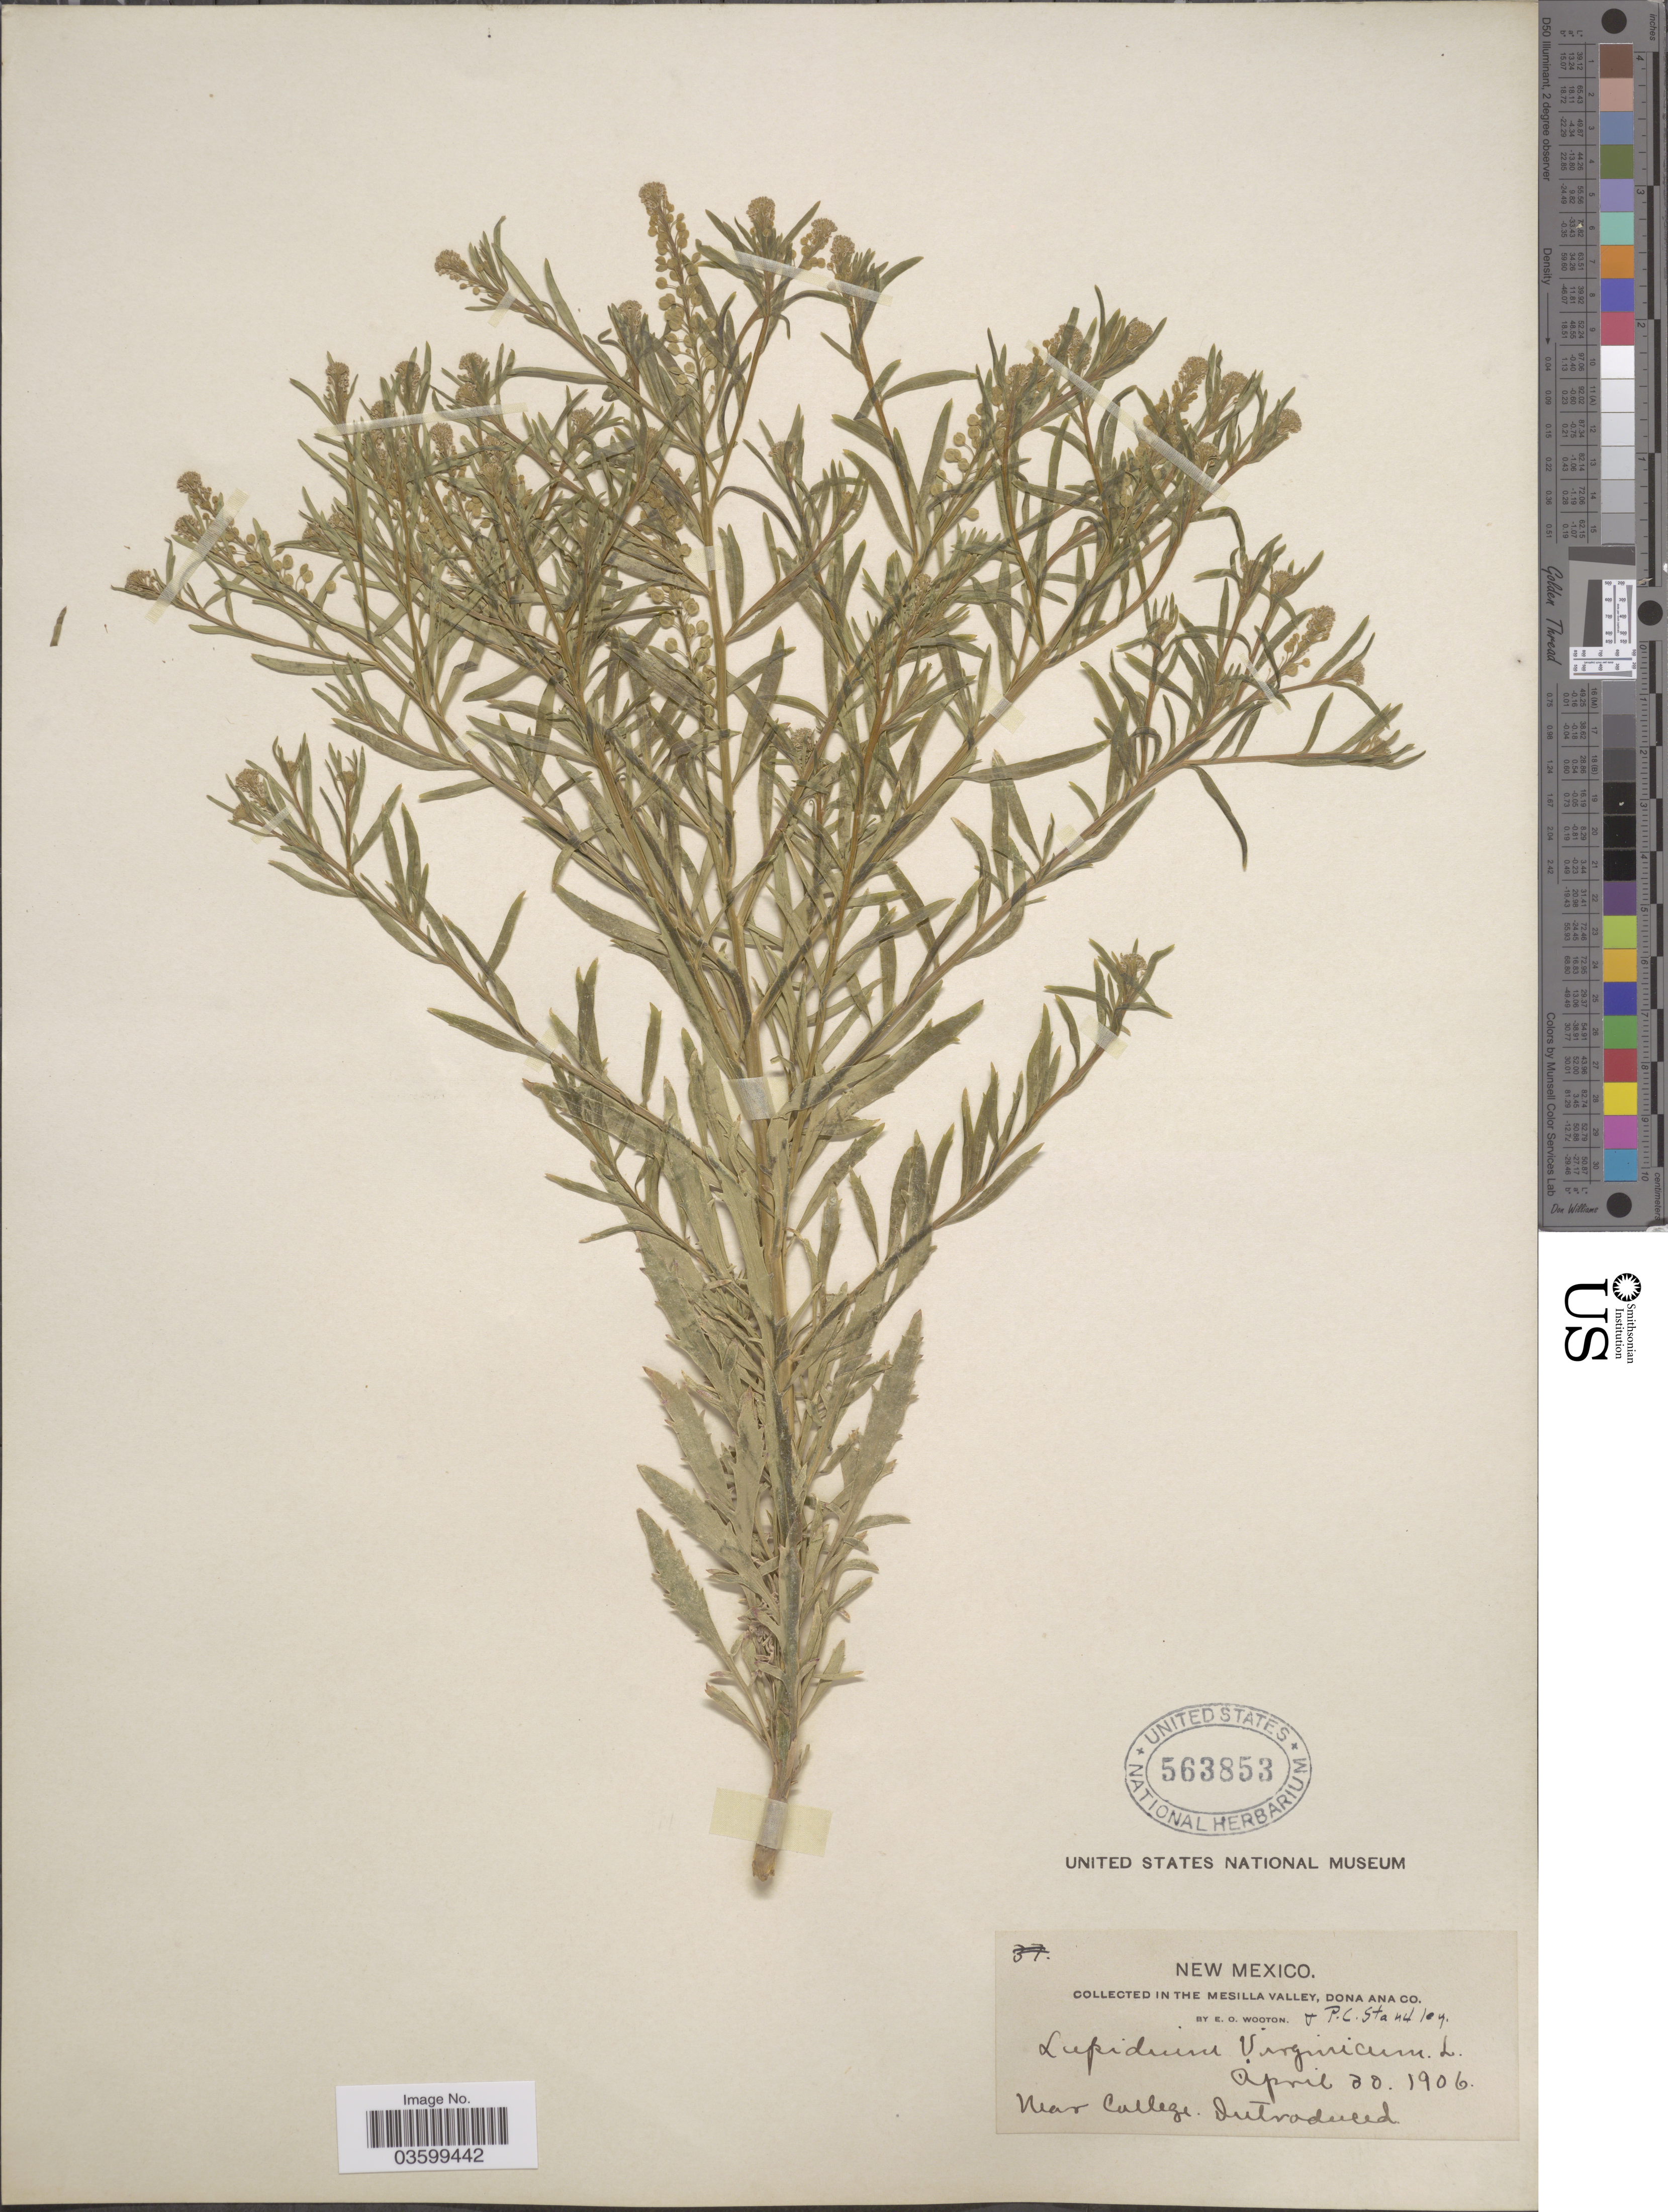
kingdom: Plantae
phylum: Tracheophyta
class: Magnoliopsida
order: Brassicales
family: Brassicaceae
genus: Lepidium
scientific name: Lepidium virginicum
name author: L.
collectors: E. O. Wooton & P. C. Standley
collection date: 1906-04-20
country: United States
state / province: New Mexico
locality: The Mesilla Valley, Dona Ana Co. Near College.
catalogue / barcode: US 563853